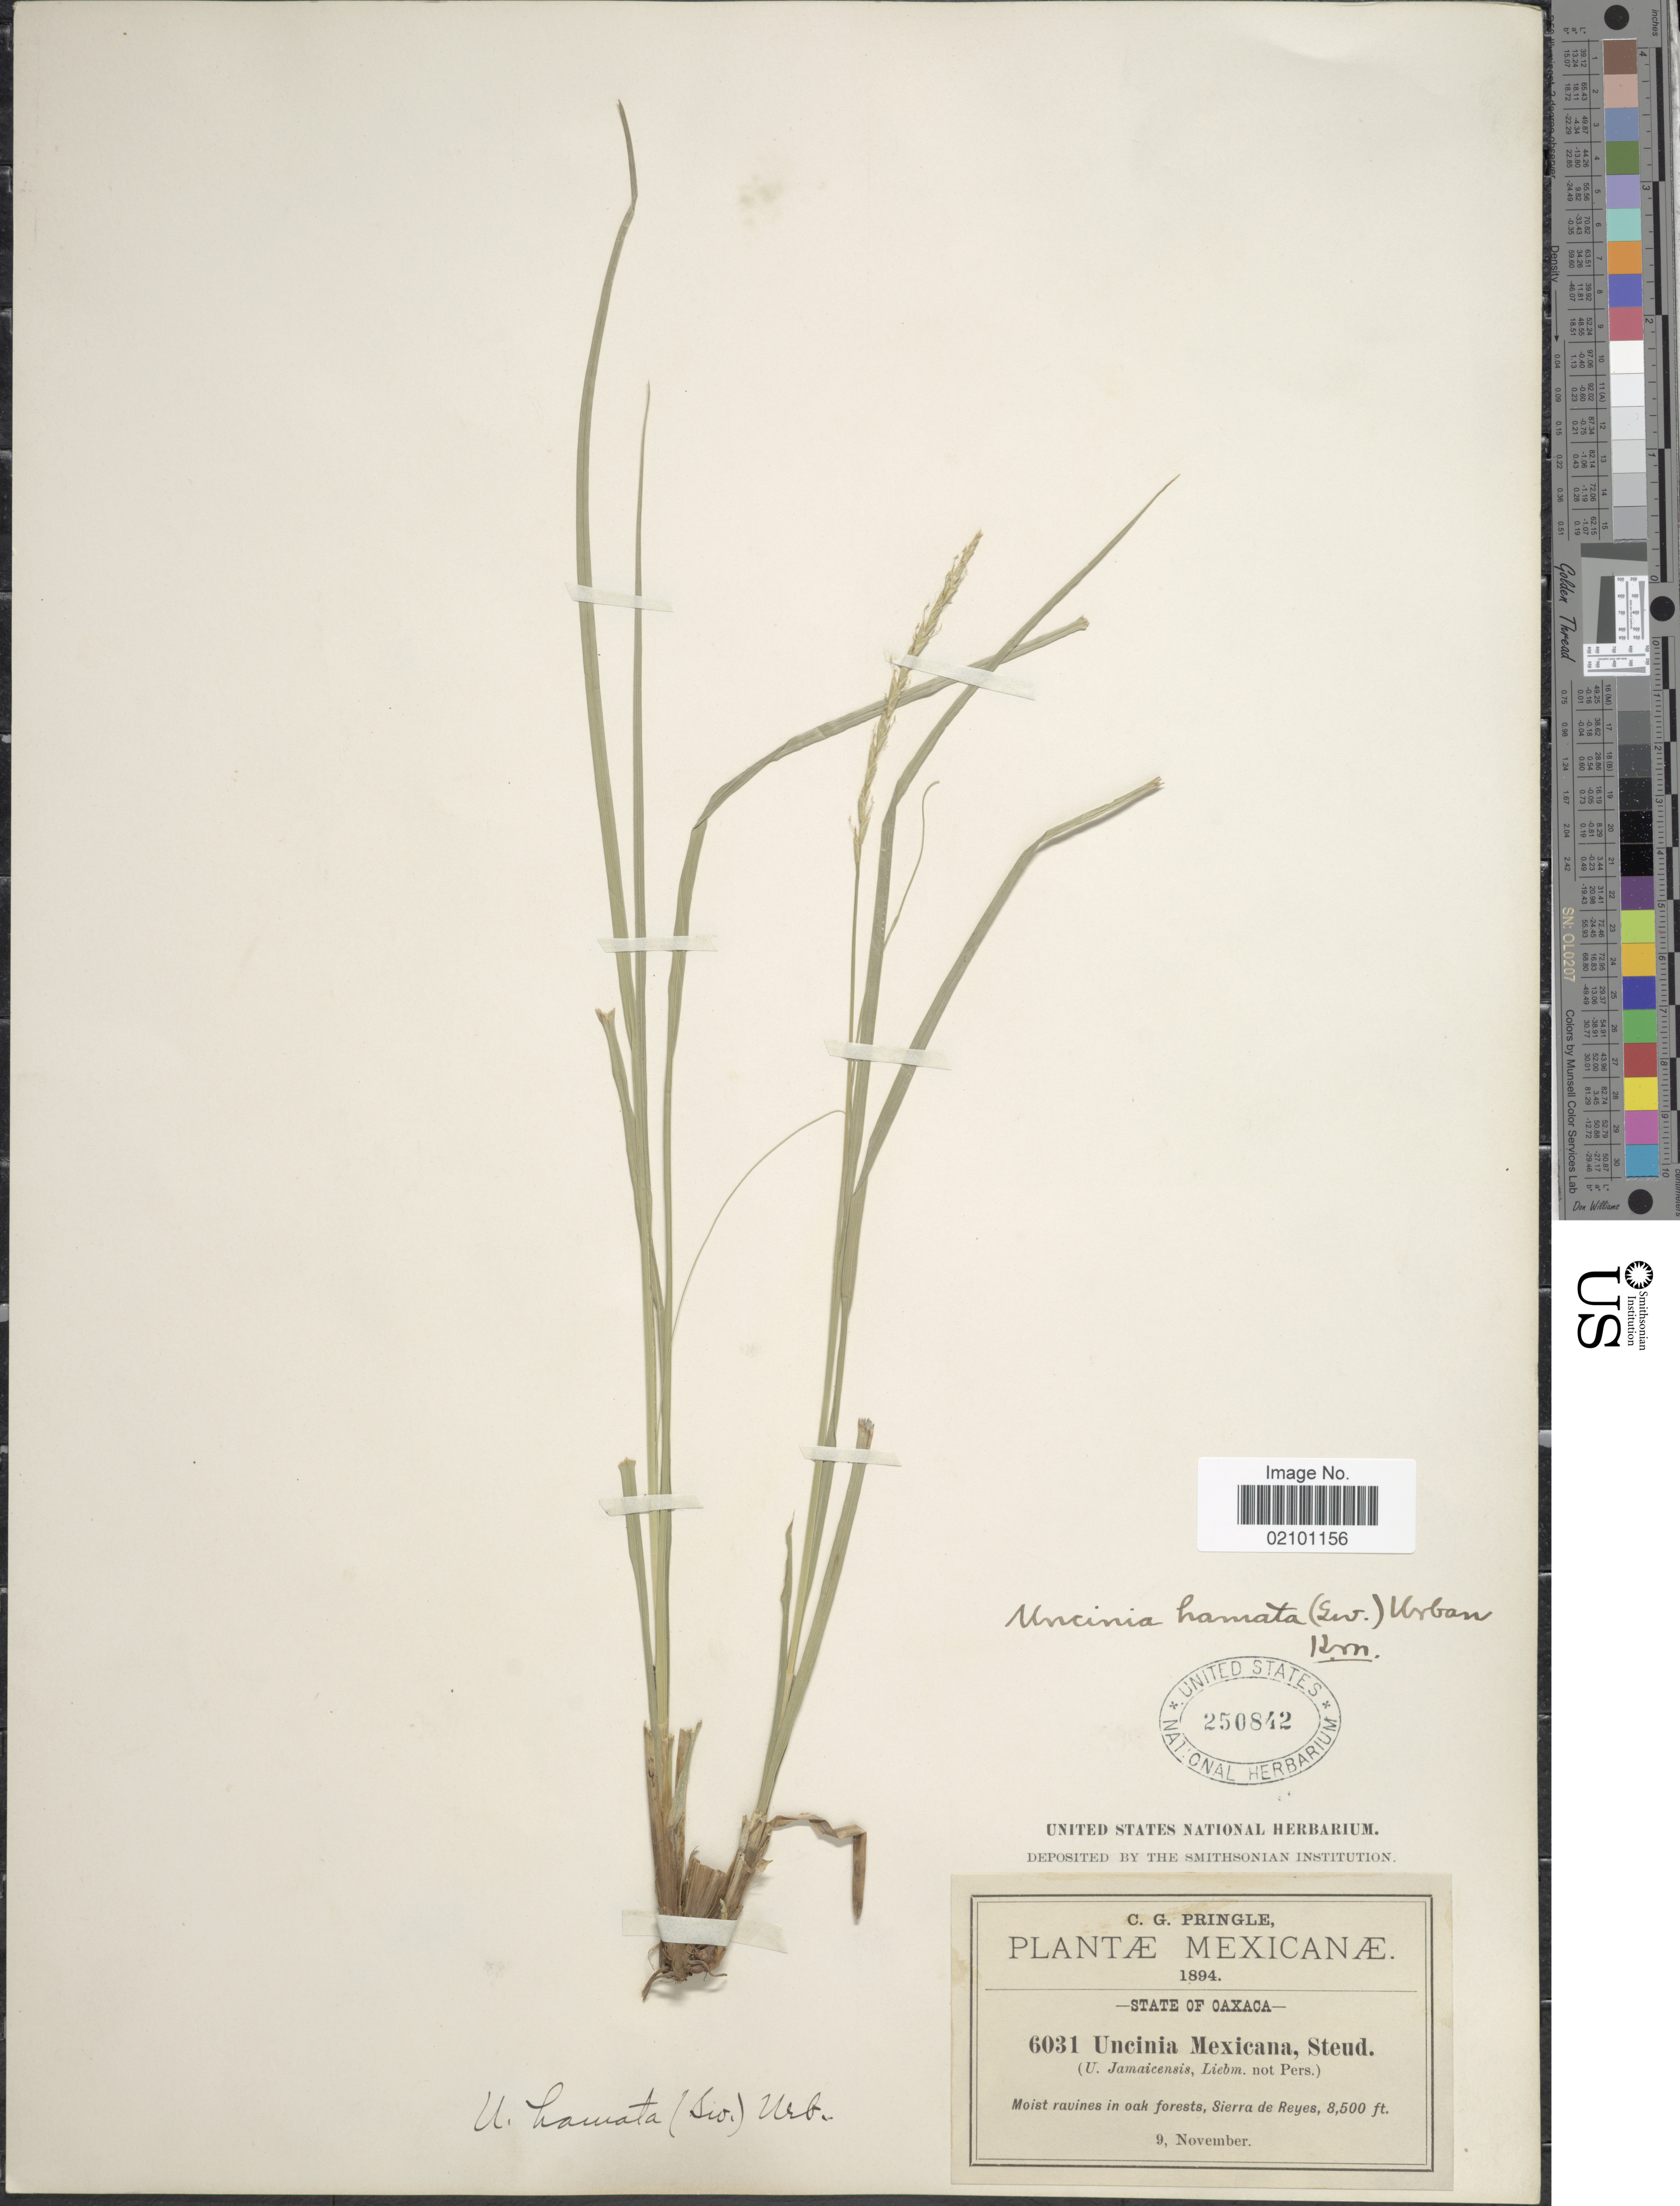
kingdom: Plantae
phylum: Tracheophyta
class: Liliopsida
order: Poales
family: Cyperaceae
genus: Carex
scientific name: Carex hamata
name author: Sw.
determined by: Strong, M. T., (US), Smithsonian Institution - National Museum of Natural History (UNITED STATES)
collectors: C. G. Pringle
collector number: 6031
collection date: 1894-11-09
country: Mexico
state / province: Oaxaca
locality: Sierra de Reyes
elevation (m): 2591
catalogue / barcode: US 250842